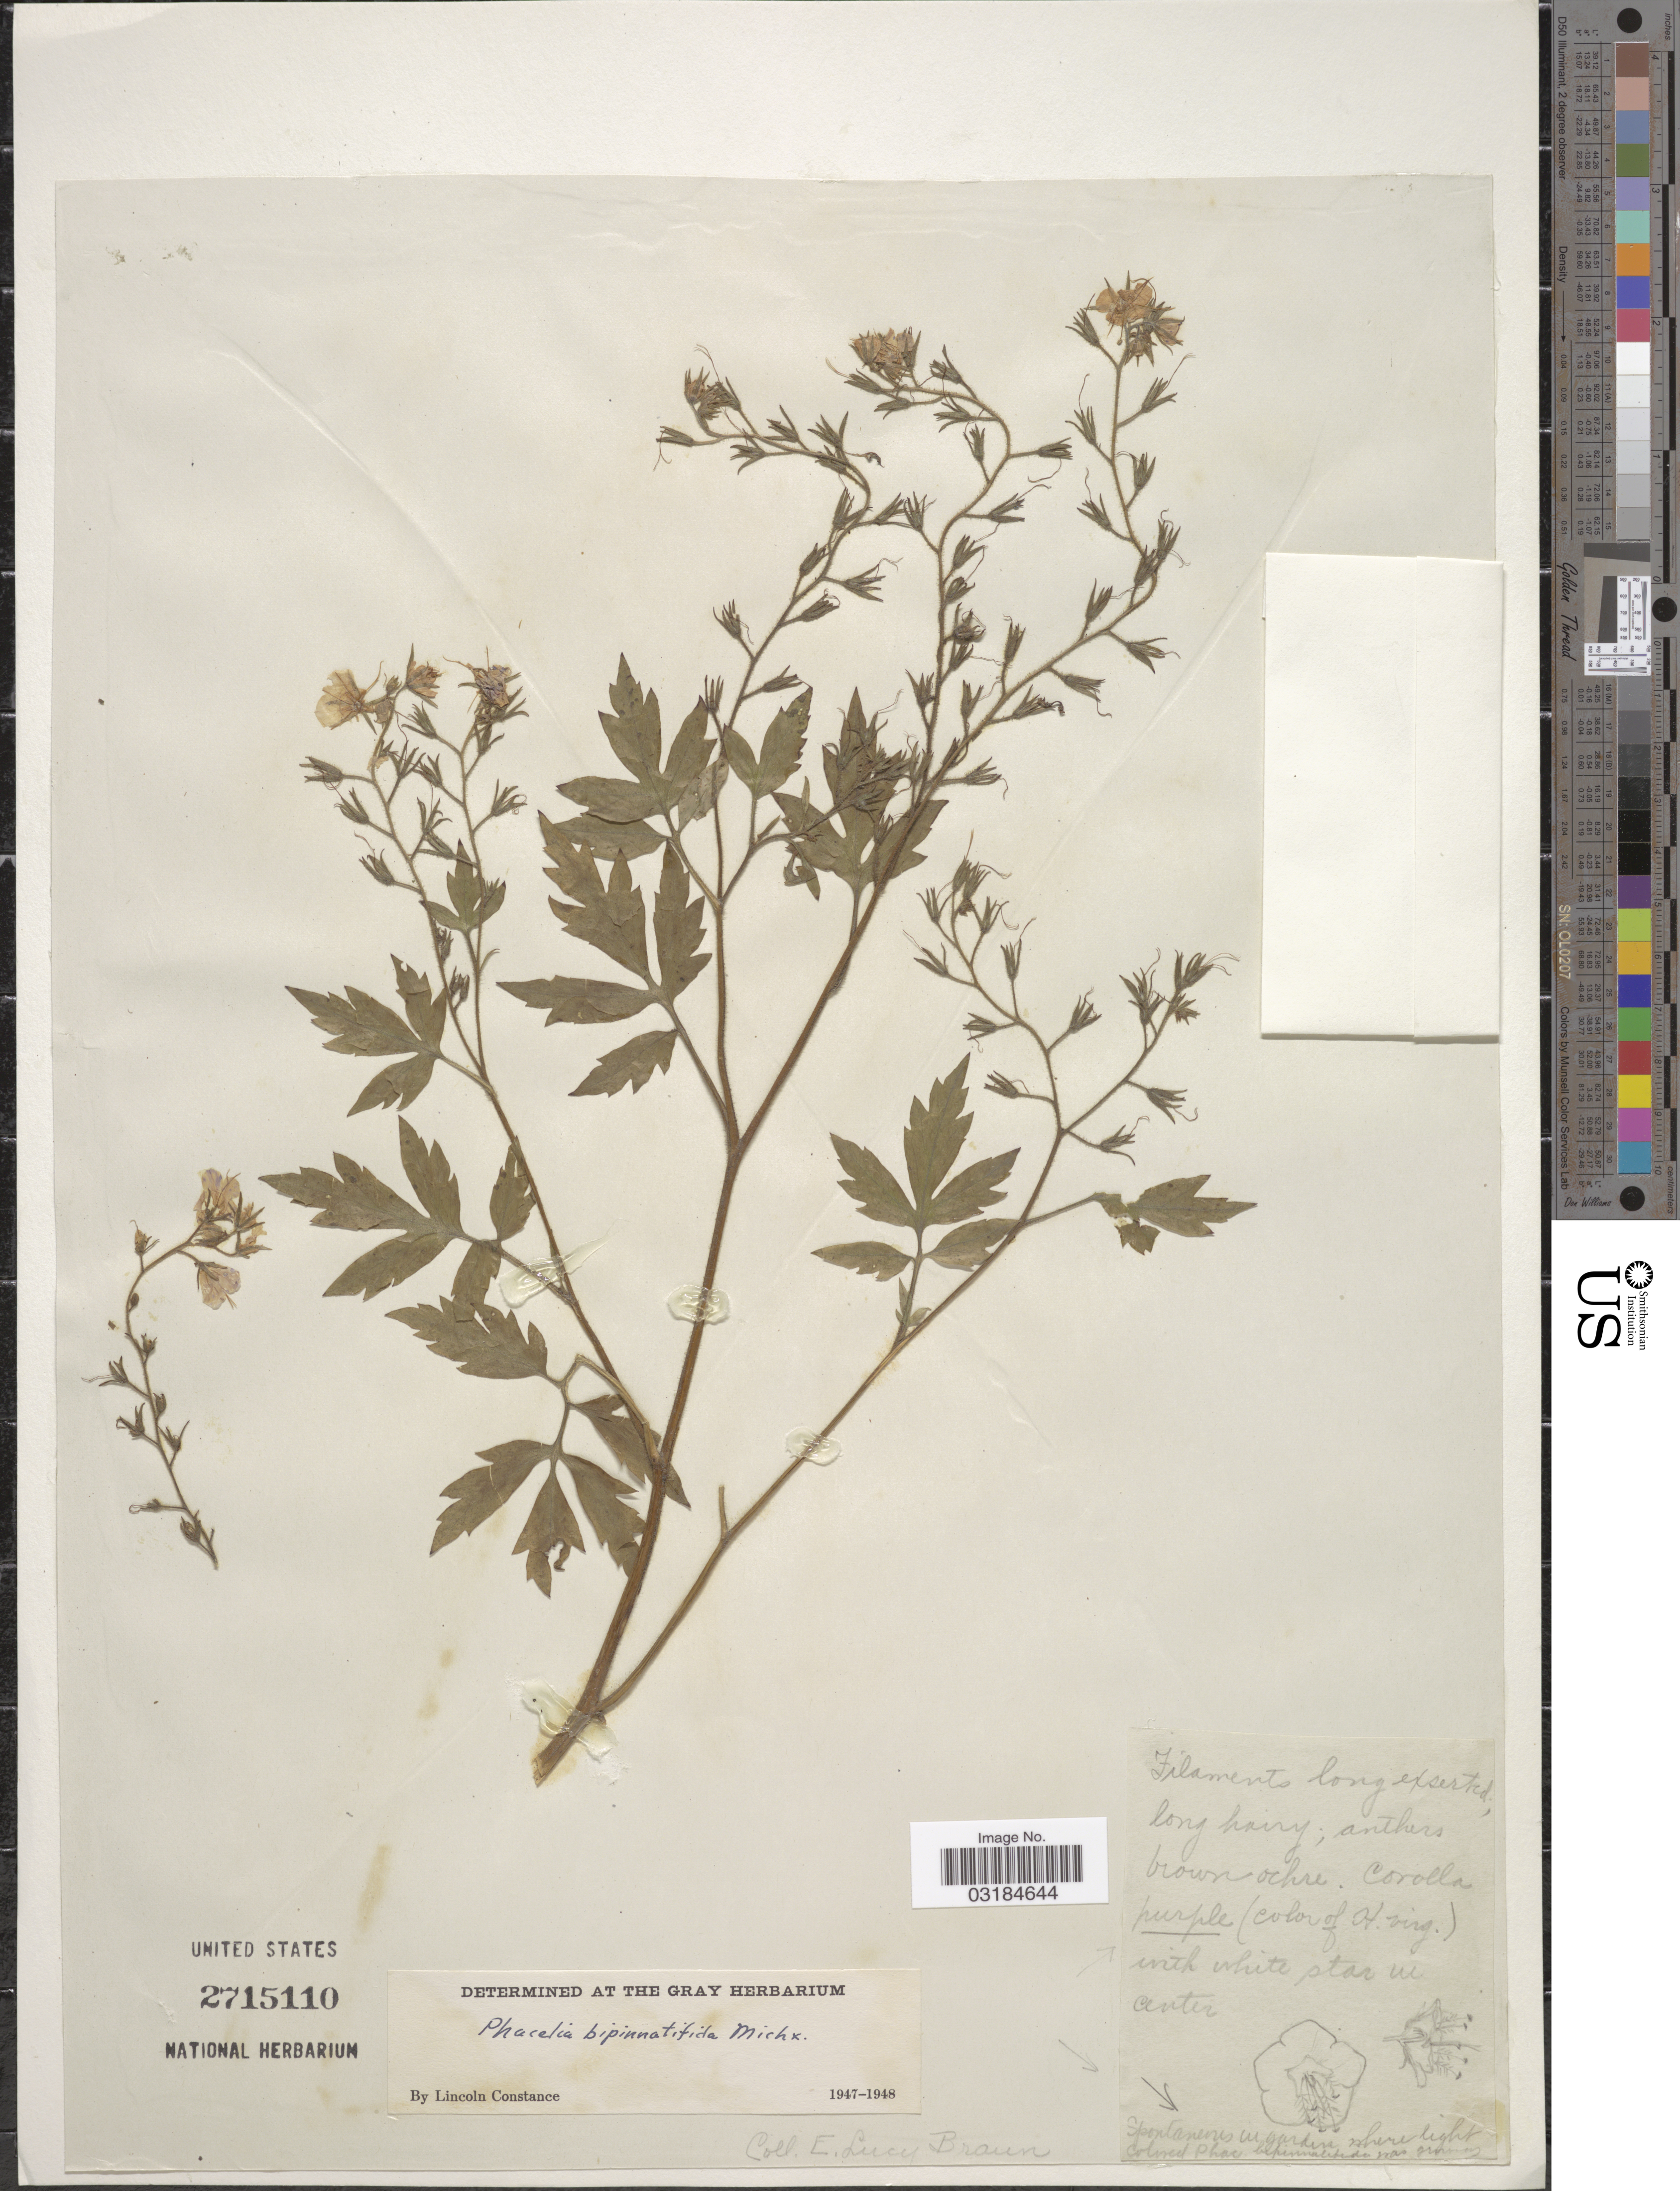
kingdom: Plantae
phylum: Tracheophyta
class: Magnoliopsida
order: Boraginales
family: Hydrophyllaceae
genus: Phacelia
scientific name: Phacelia bipinnatifida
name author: (Atwood) Michx.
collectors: E. L. Braun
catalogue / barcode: US 2715110